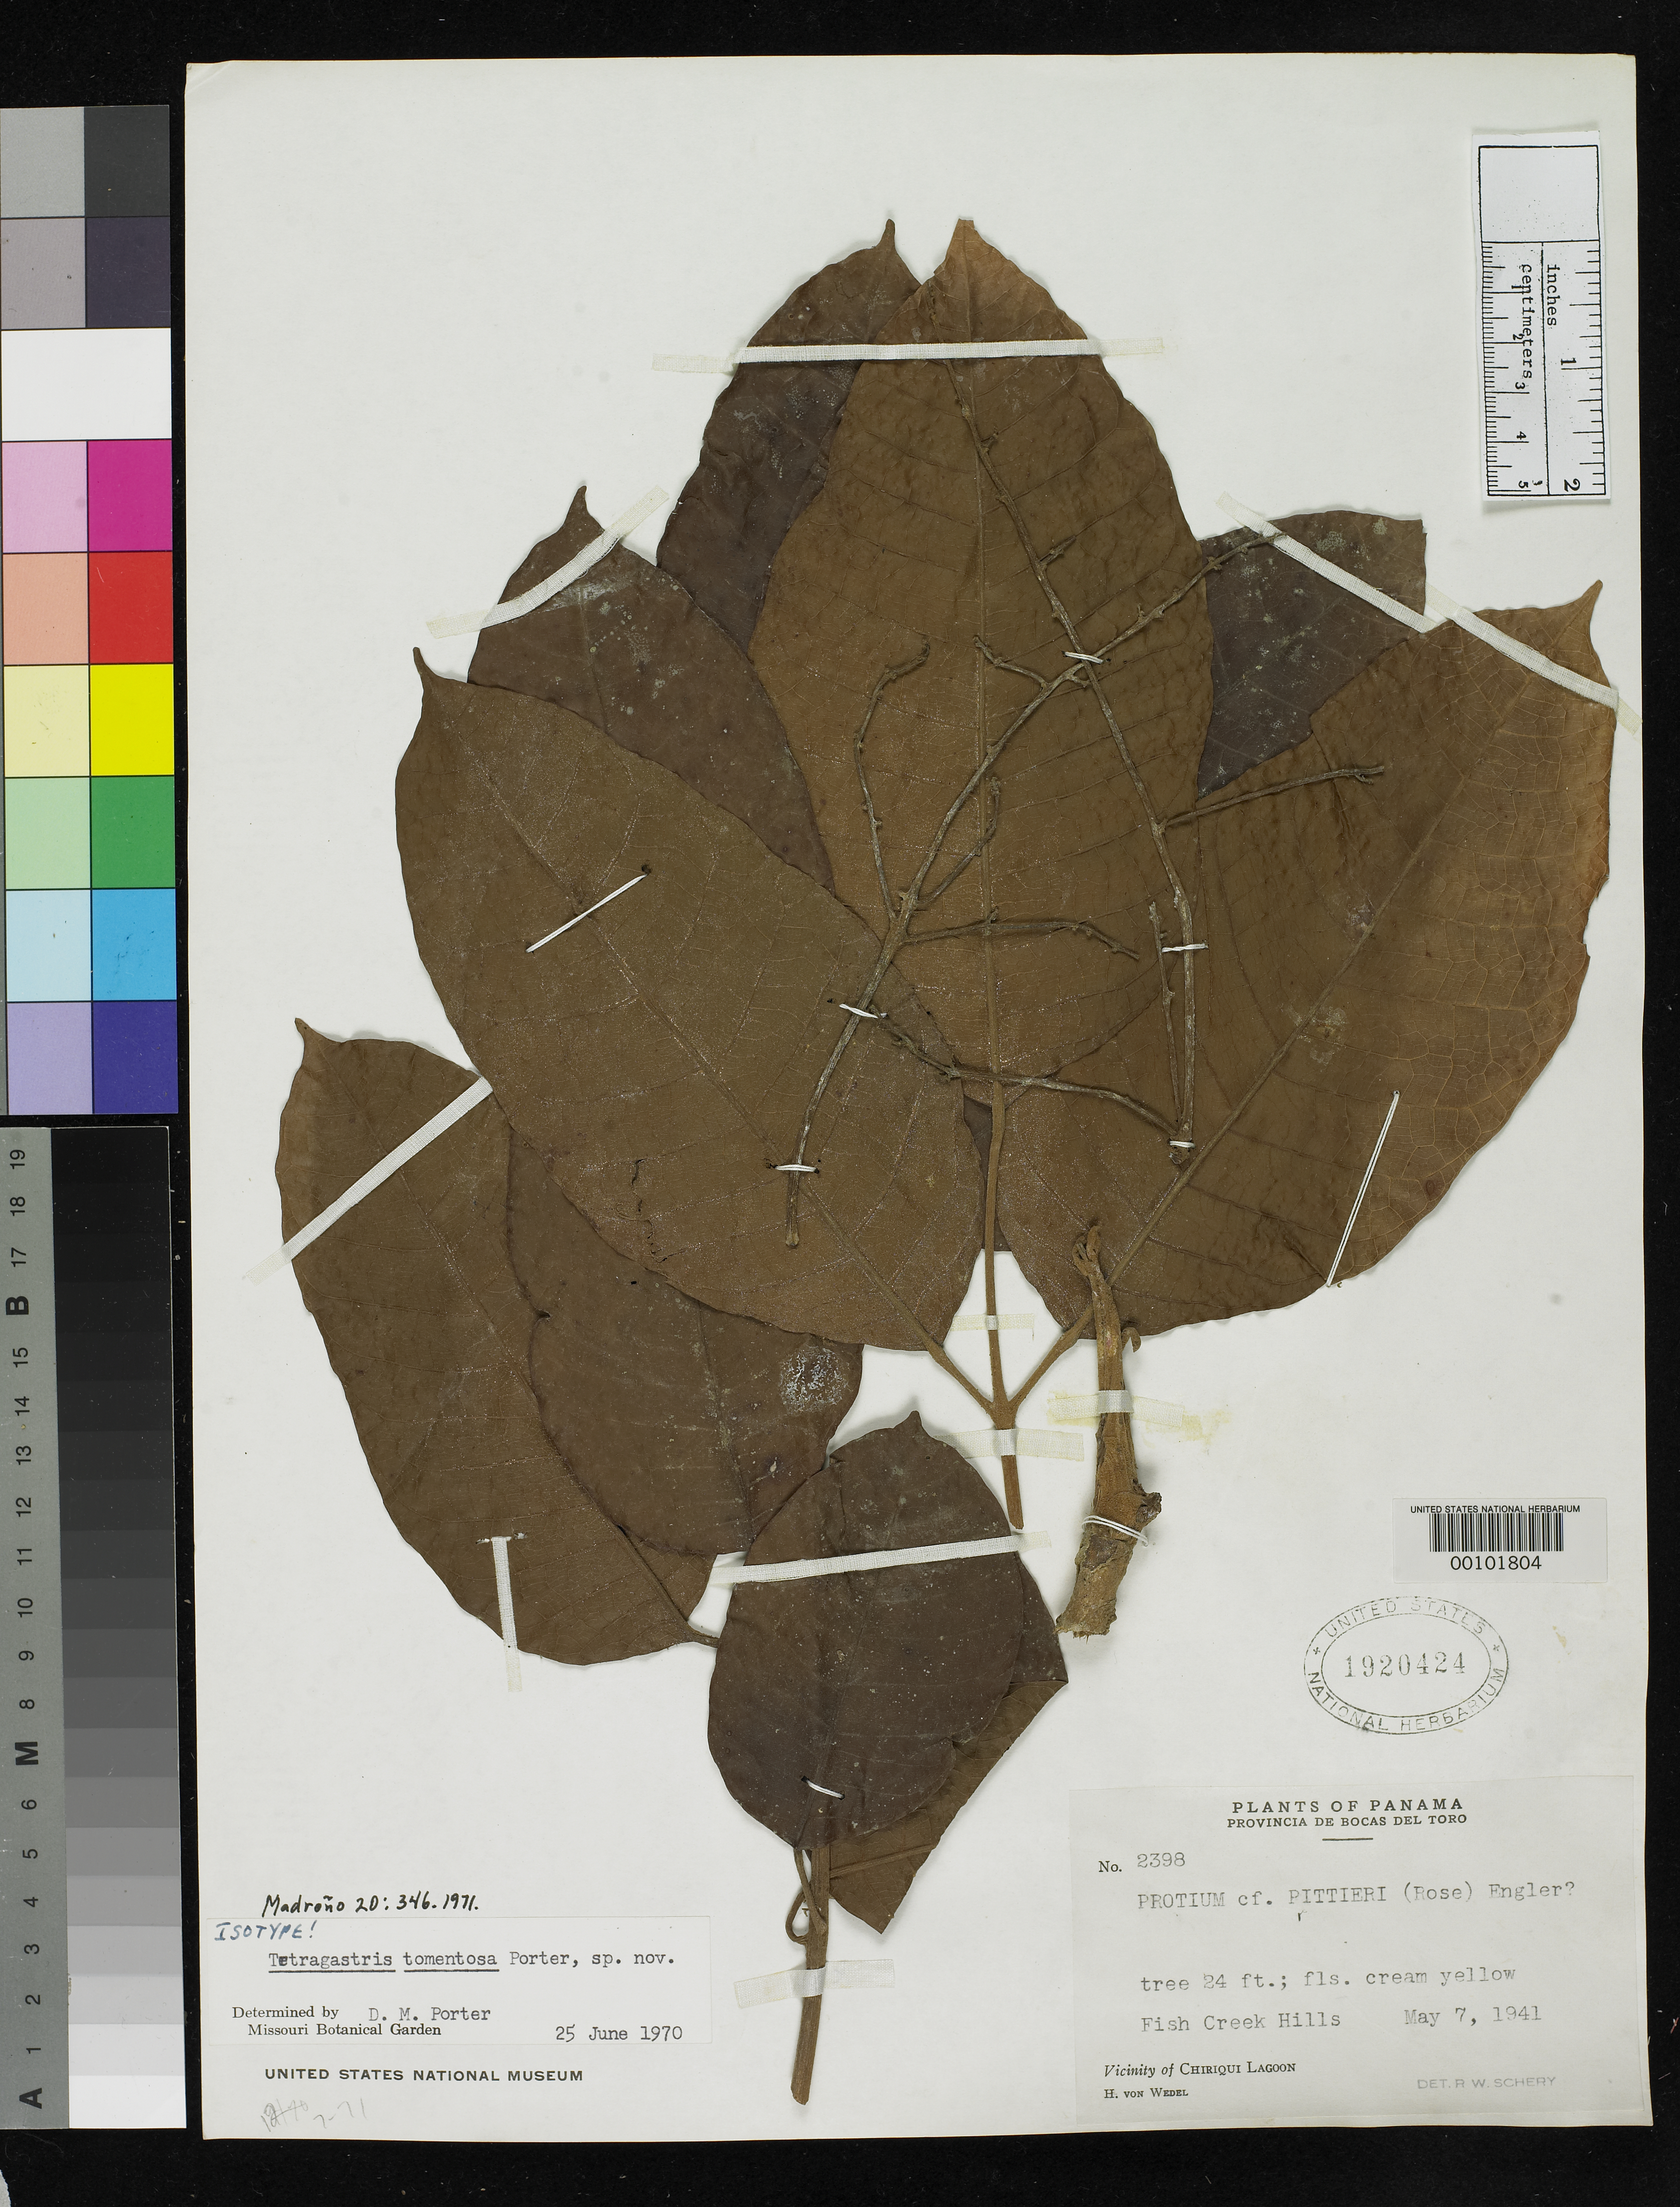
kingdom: Plantae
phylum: Tracheophyta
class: Magnoliopsida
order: Sapindales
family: Burseraceae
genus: Tetragastris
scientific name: Tetragastris tomentosa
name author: D.M. Porter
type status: Isotype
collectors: H. von Wedel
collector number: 2398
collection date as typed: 07 May 1941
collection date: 1941-05-07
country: Panama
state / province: Bocas del Toro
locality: Chiriqui Lagoon, Fish Creek Hills.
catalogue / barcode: US 1920424